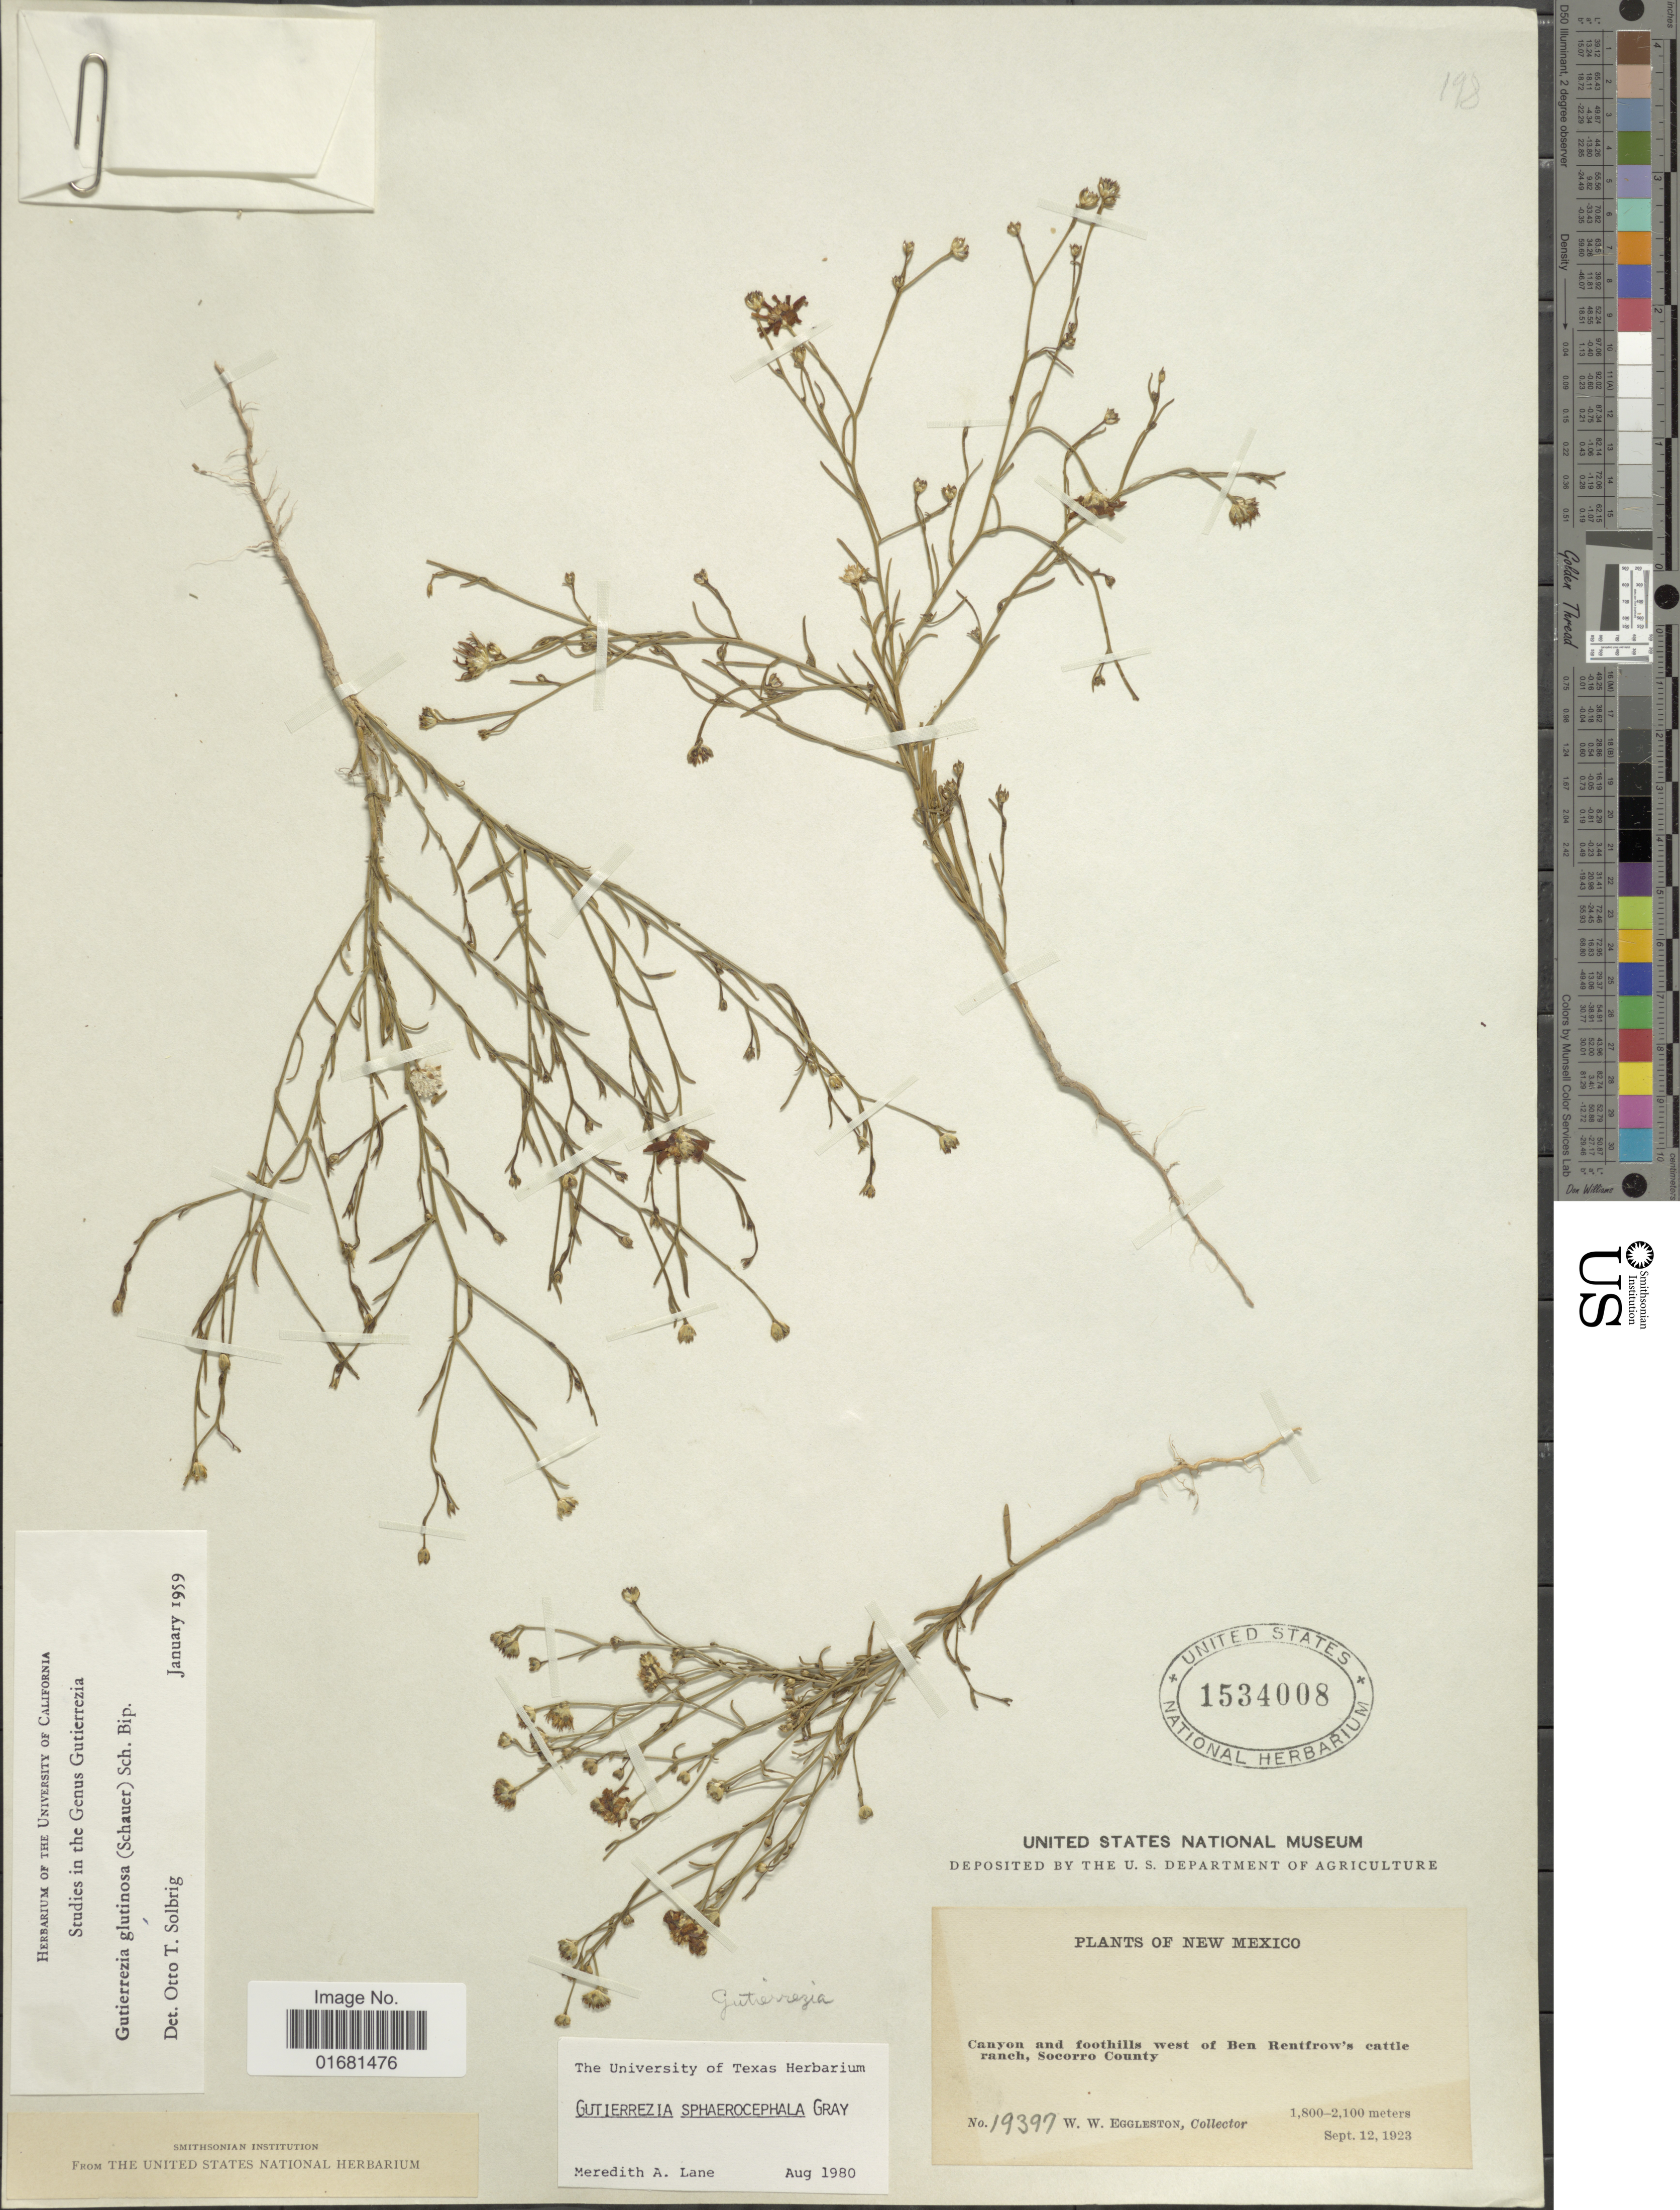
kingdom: Plantae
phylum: Tracheophyta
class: Magnoliopsida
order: Asterales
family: Asteraceae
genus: Gutierrezia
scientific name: Gutierrezia sphaerocephala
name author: A. Gray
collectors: W. W. Eggleston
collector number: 19397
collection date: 1923-09-12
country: United States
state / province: New Mexico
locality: New Mexico. Canyon and foothills west of Ben Rentfrow's cattle ranch, Socorro County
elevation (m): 1800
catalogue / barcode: US 1534008